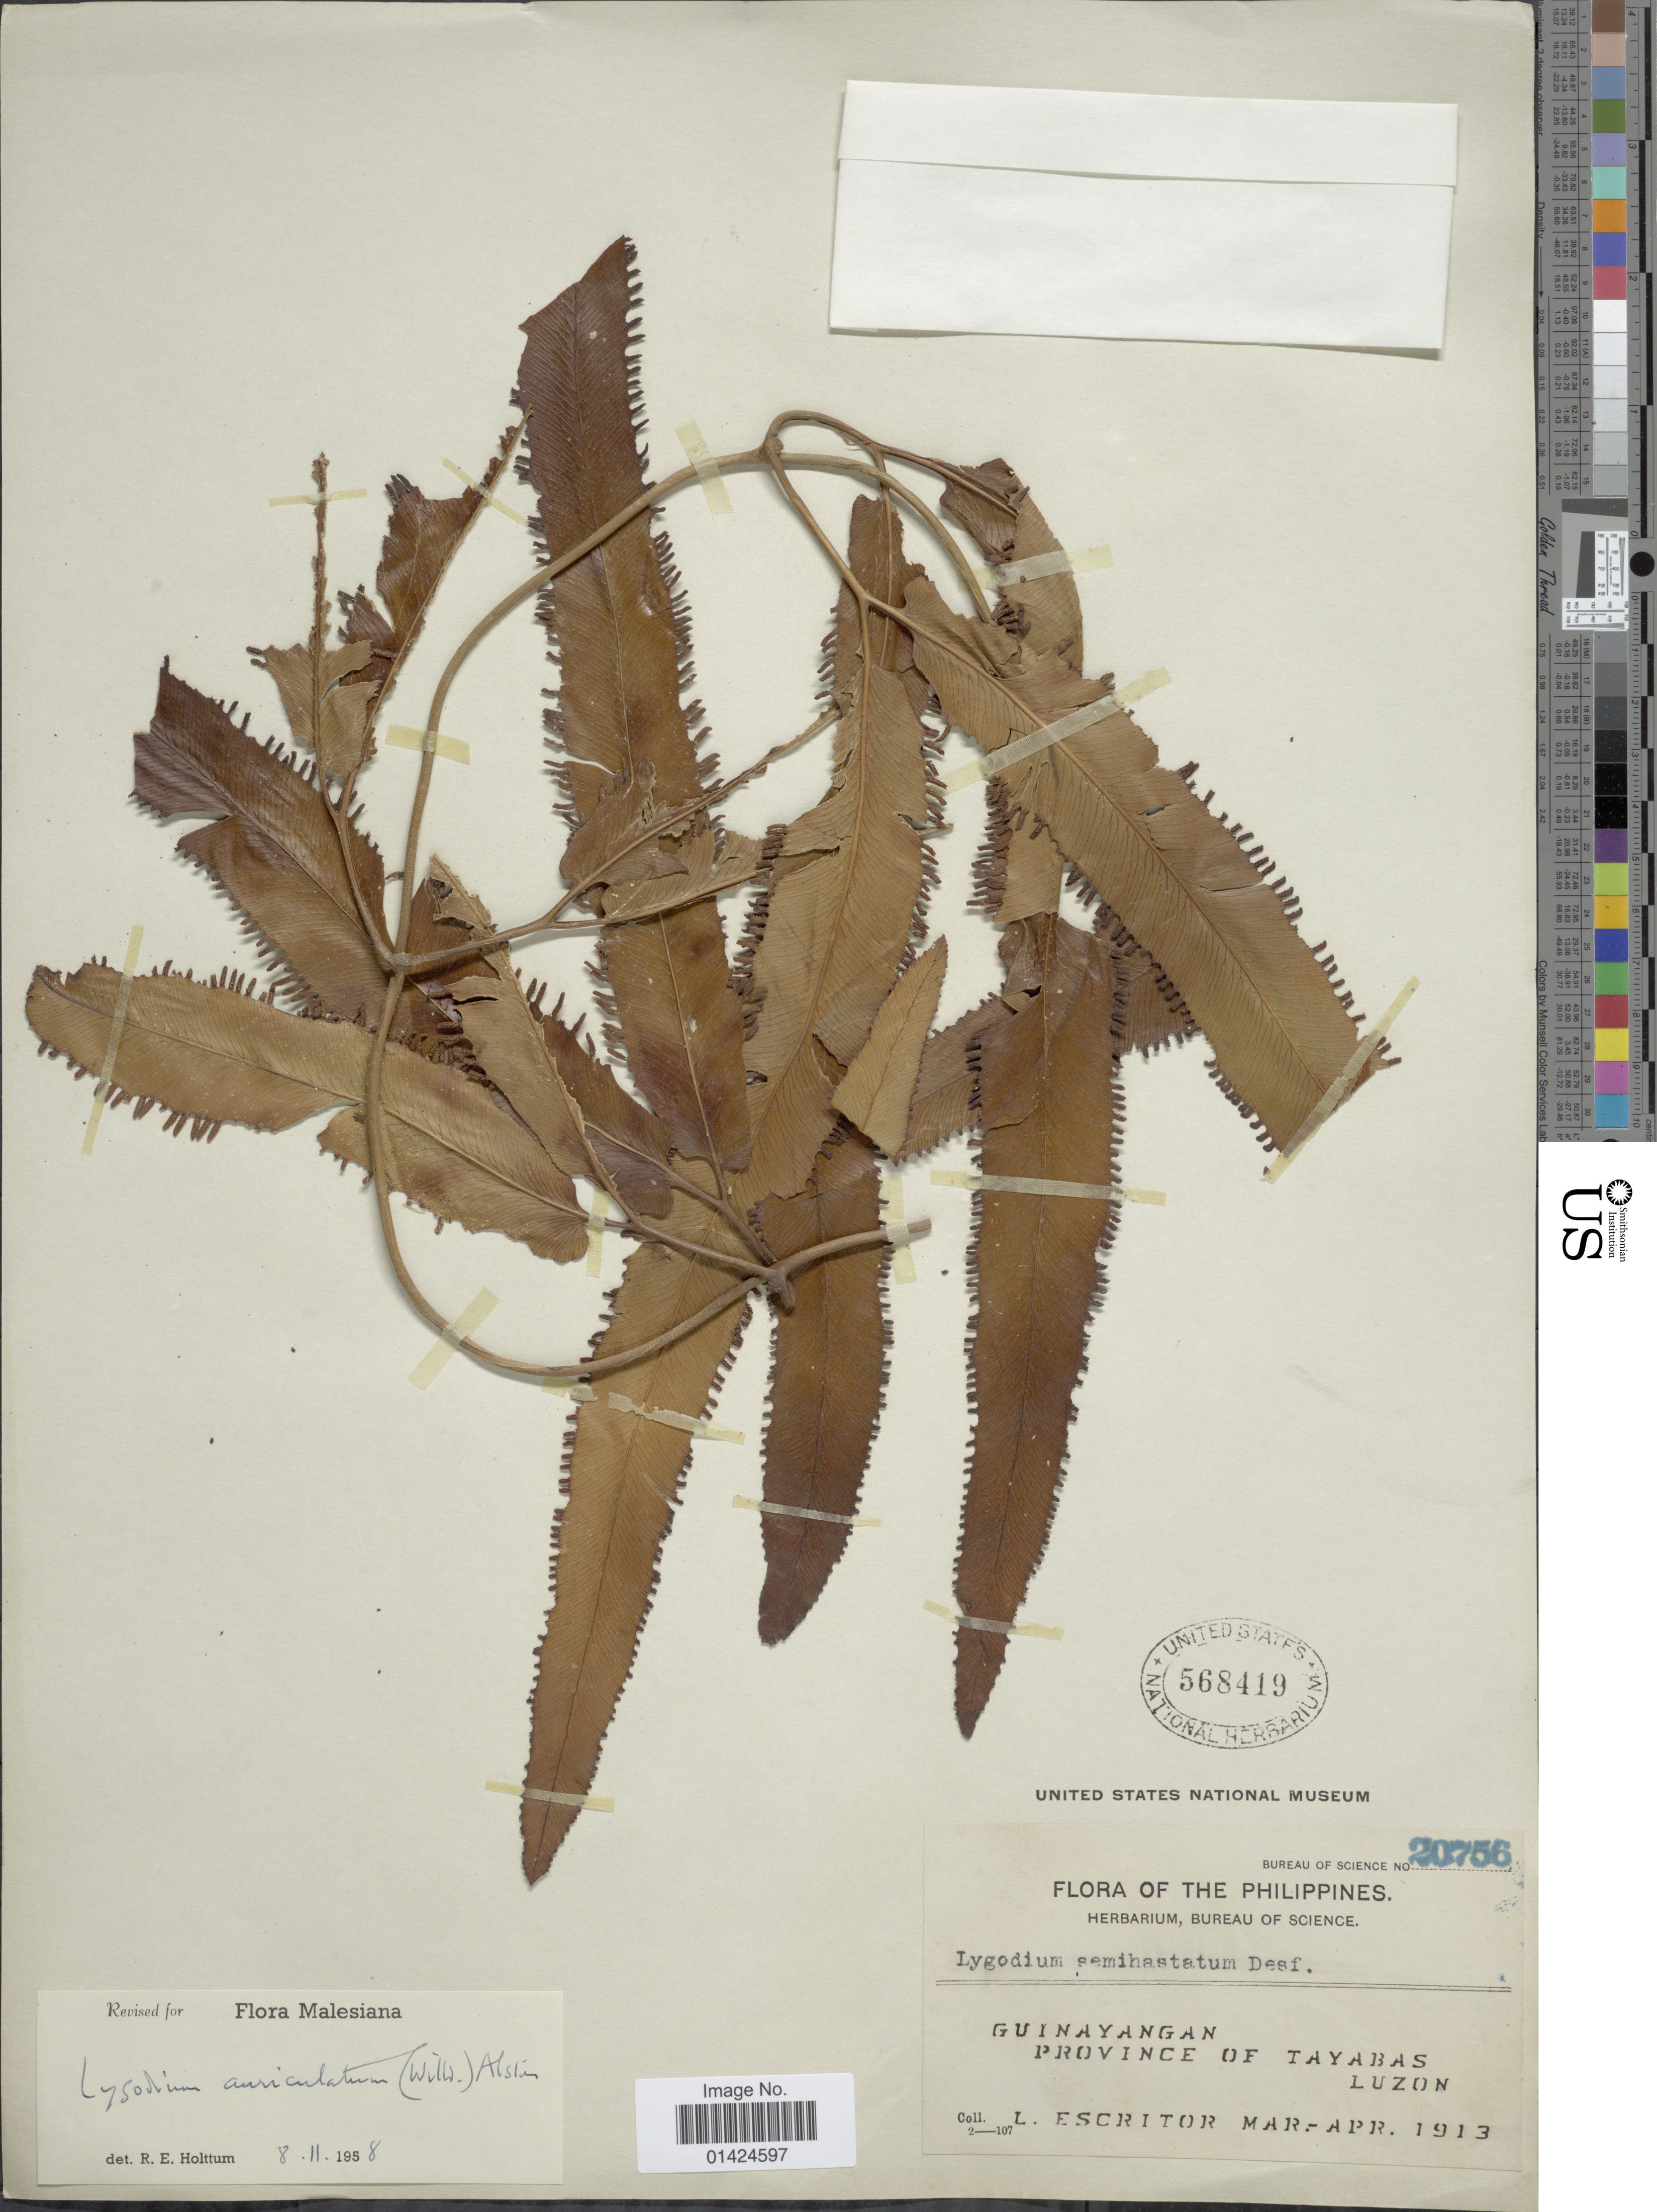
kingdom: Plantae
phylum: Tracheophyta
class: Polypodiopsida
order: Schizaeales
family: Lygodiaceae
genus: Lygodium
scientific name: Lygodium auriculatum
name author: (Willd.) Alston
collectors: L. Escritor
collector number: Bureau of Science 20756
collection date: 1913-03/1913-04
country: Philippines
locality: Guinayangan. Province of Tayabas. Luzon.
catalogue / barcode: US 568419